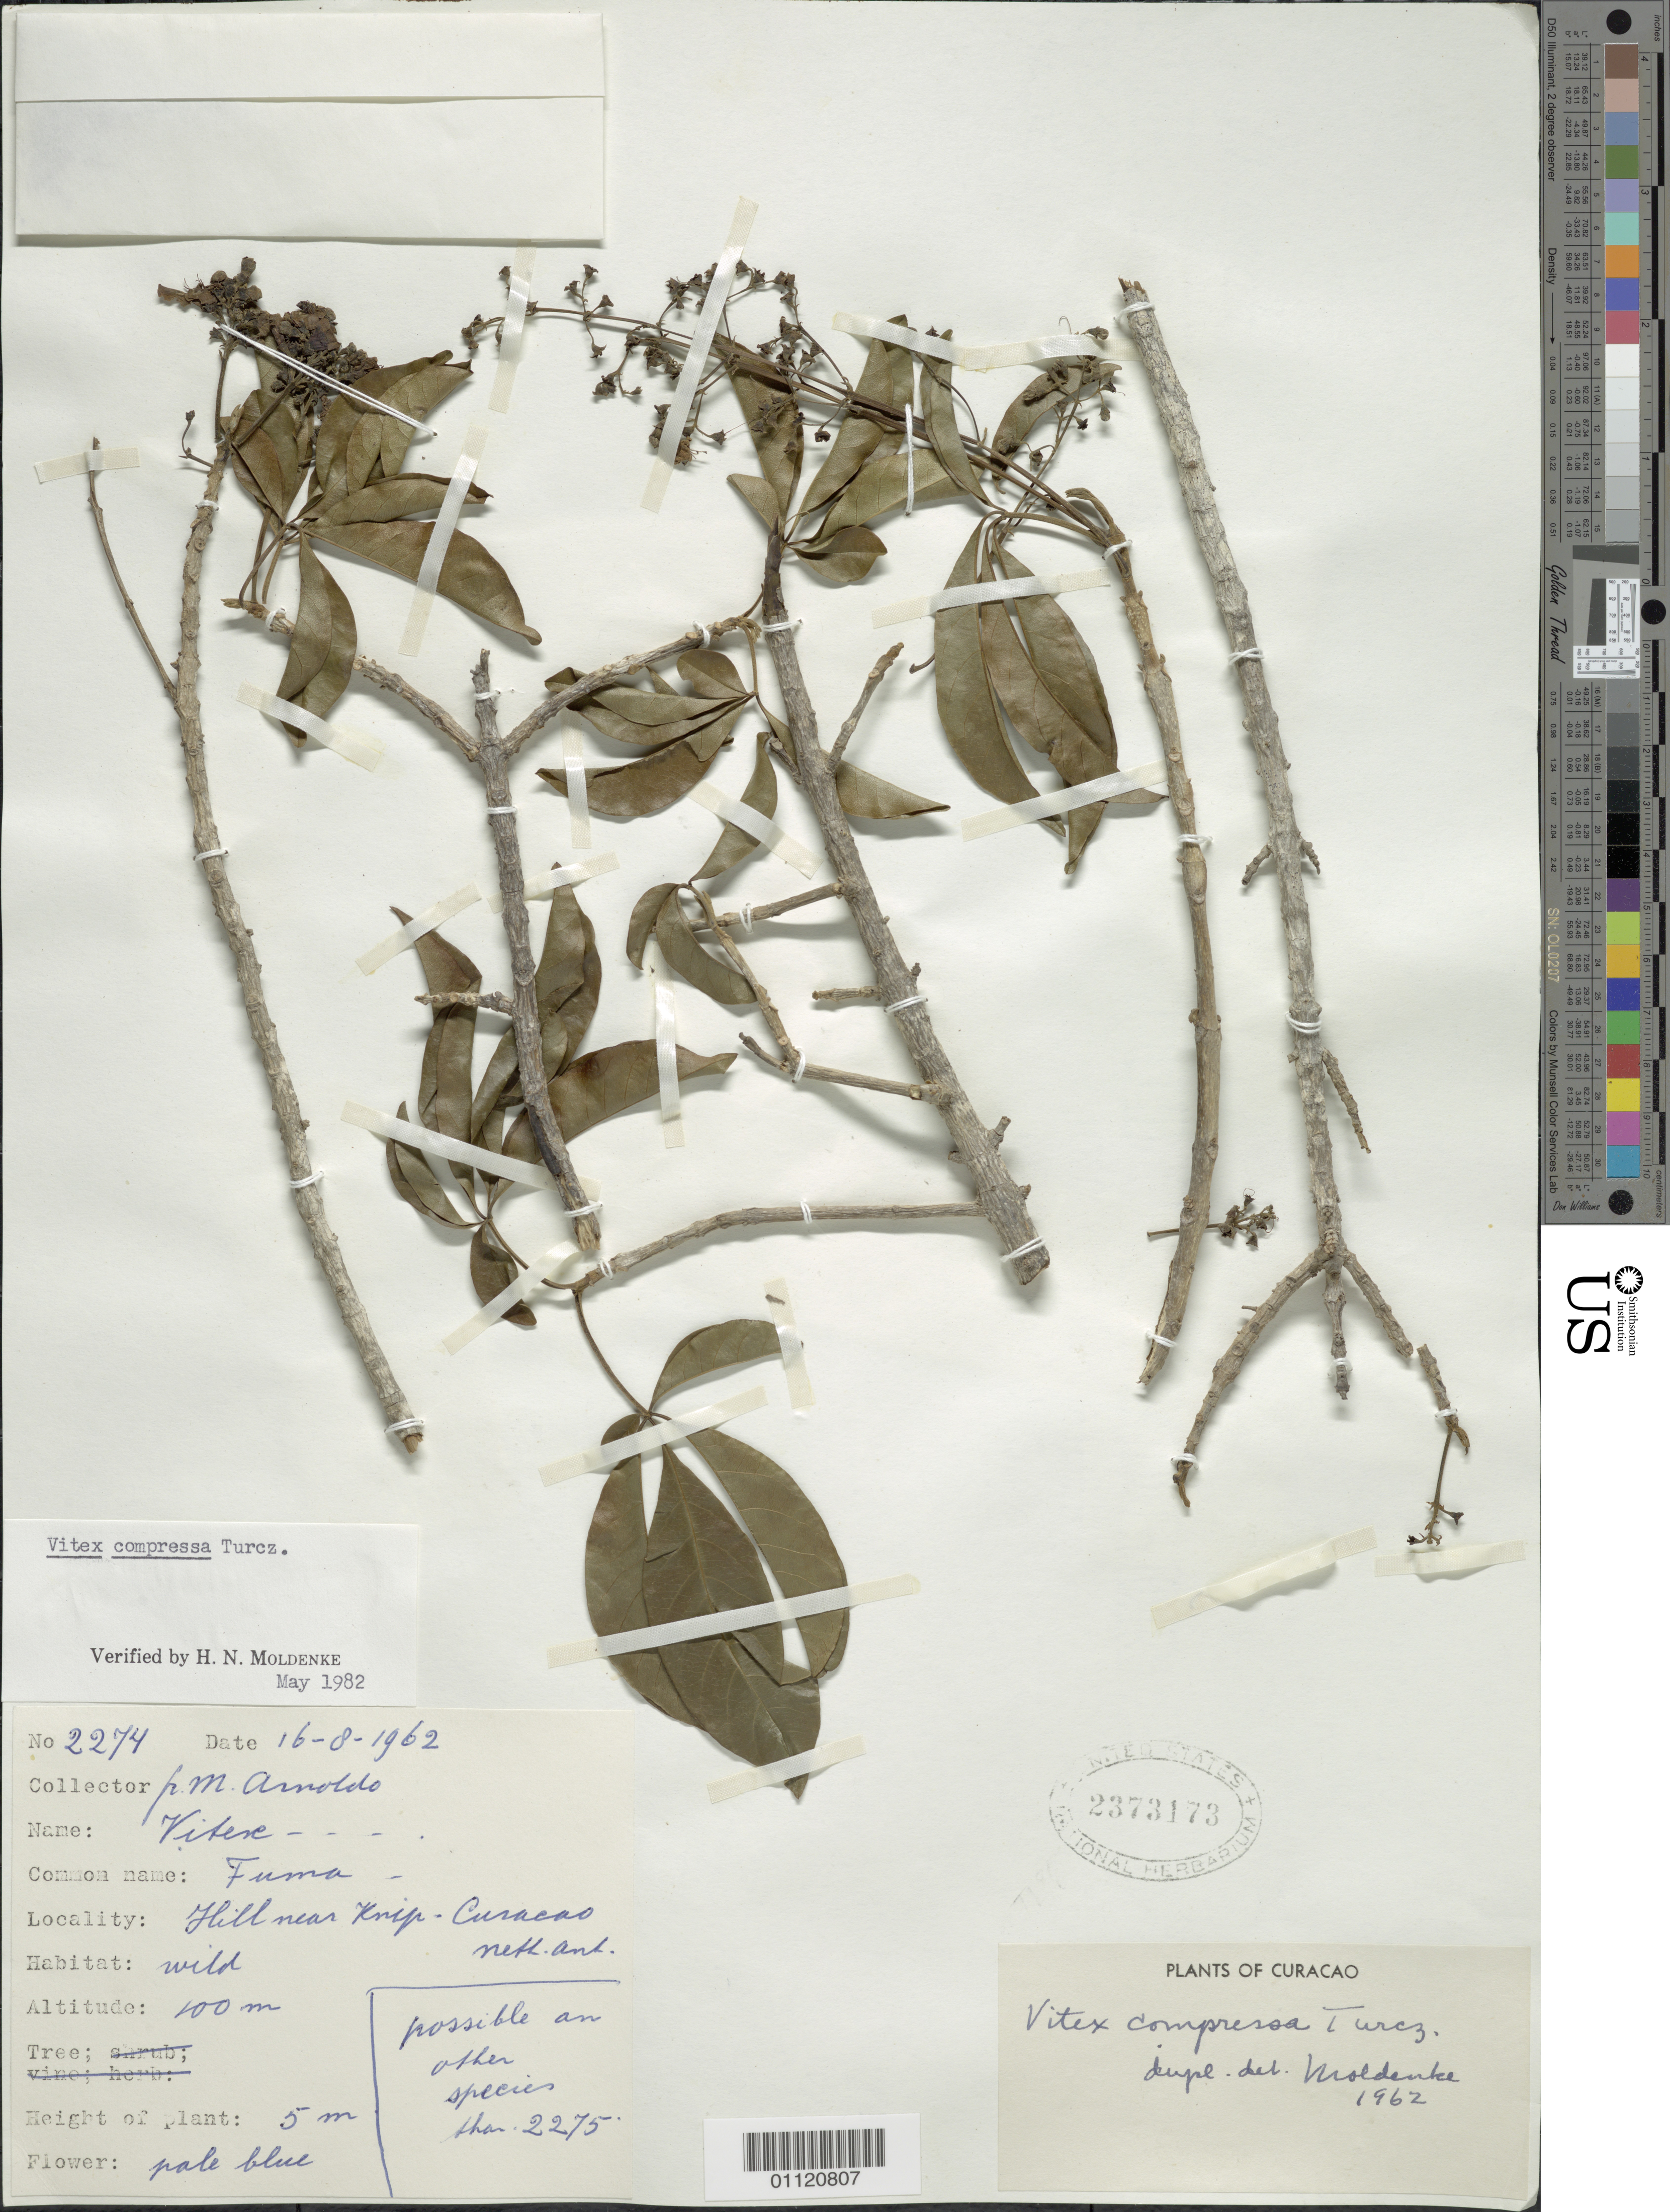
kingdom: Plantae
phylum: Tracheophyta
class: Magnoliopsida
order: Lamiales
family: Lamiaceae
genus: Vitex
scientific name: Vitex compressa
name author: Turcz.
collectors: N. Arnoldo-Broeders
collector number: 2274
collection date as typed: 16 Aug 1962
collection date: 1962-08-16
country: Curaçao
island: Curaçao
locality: Hill near Knip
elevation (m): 100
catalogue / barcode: US 2373173